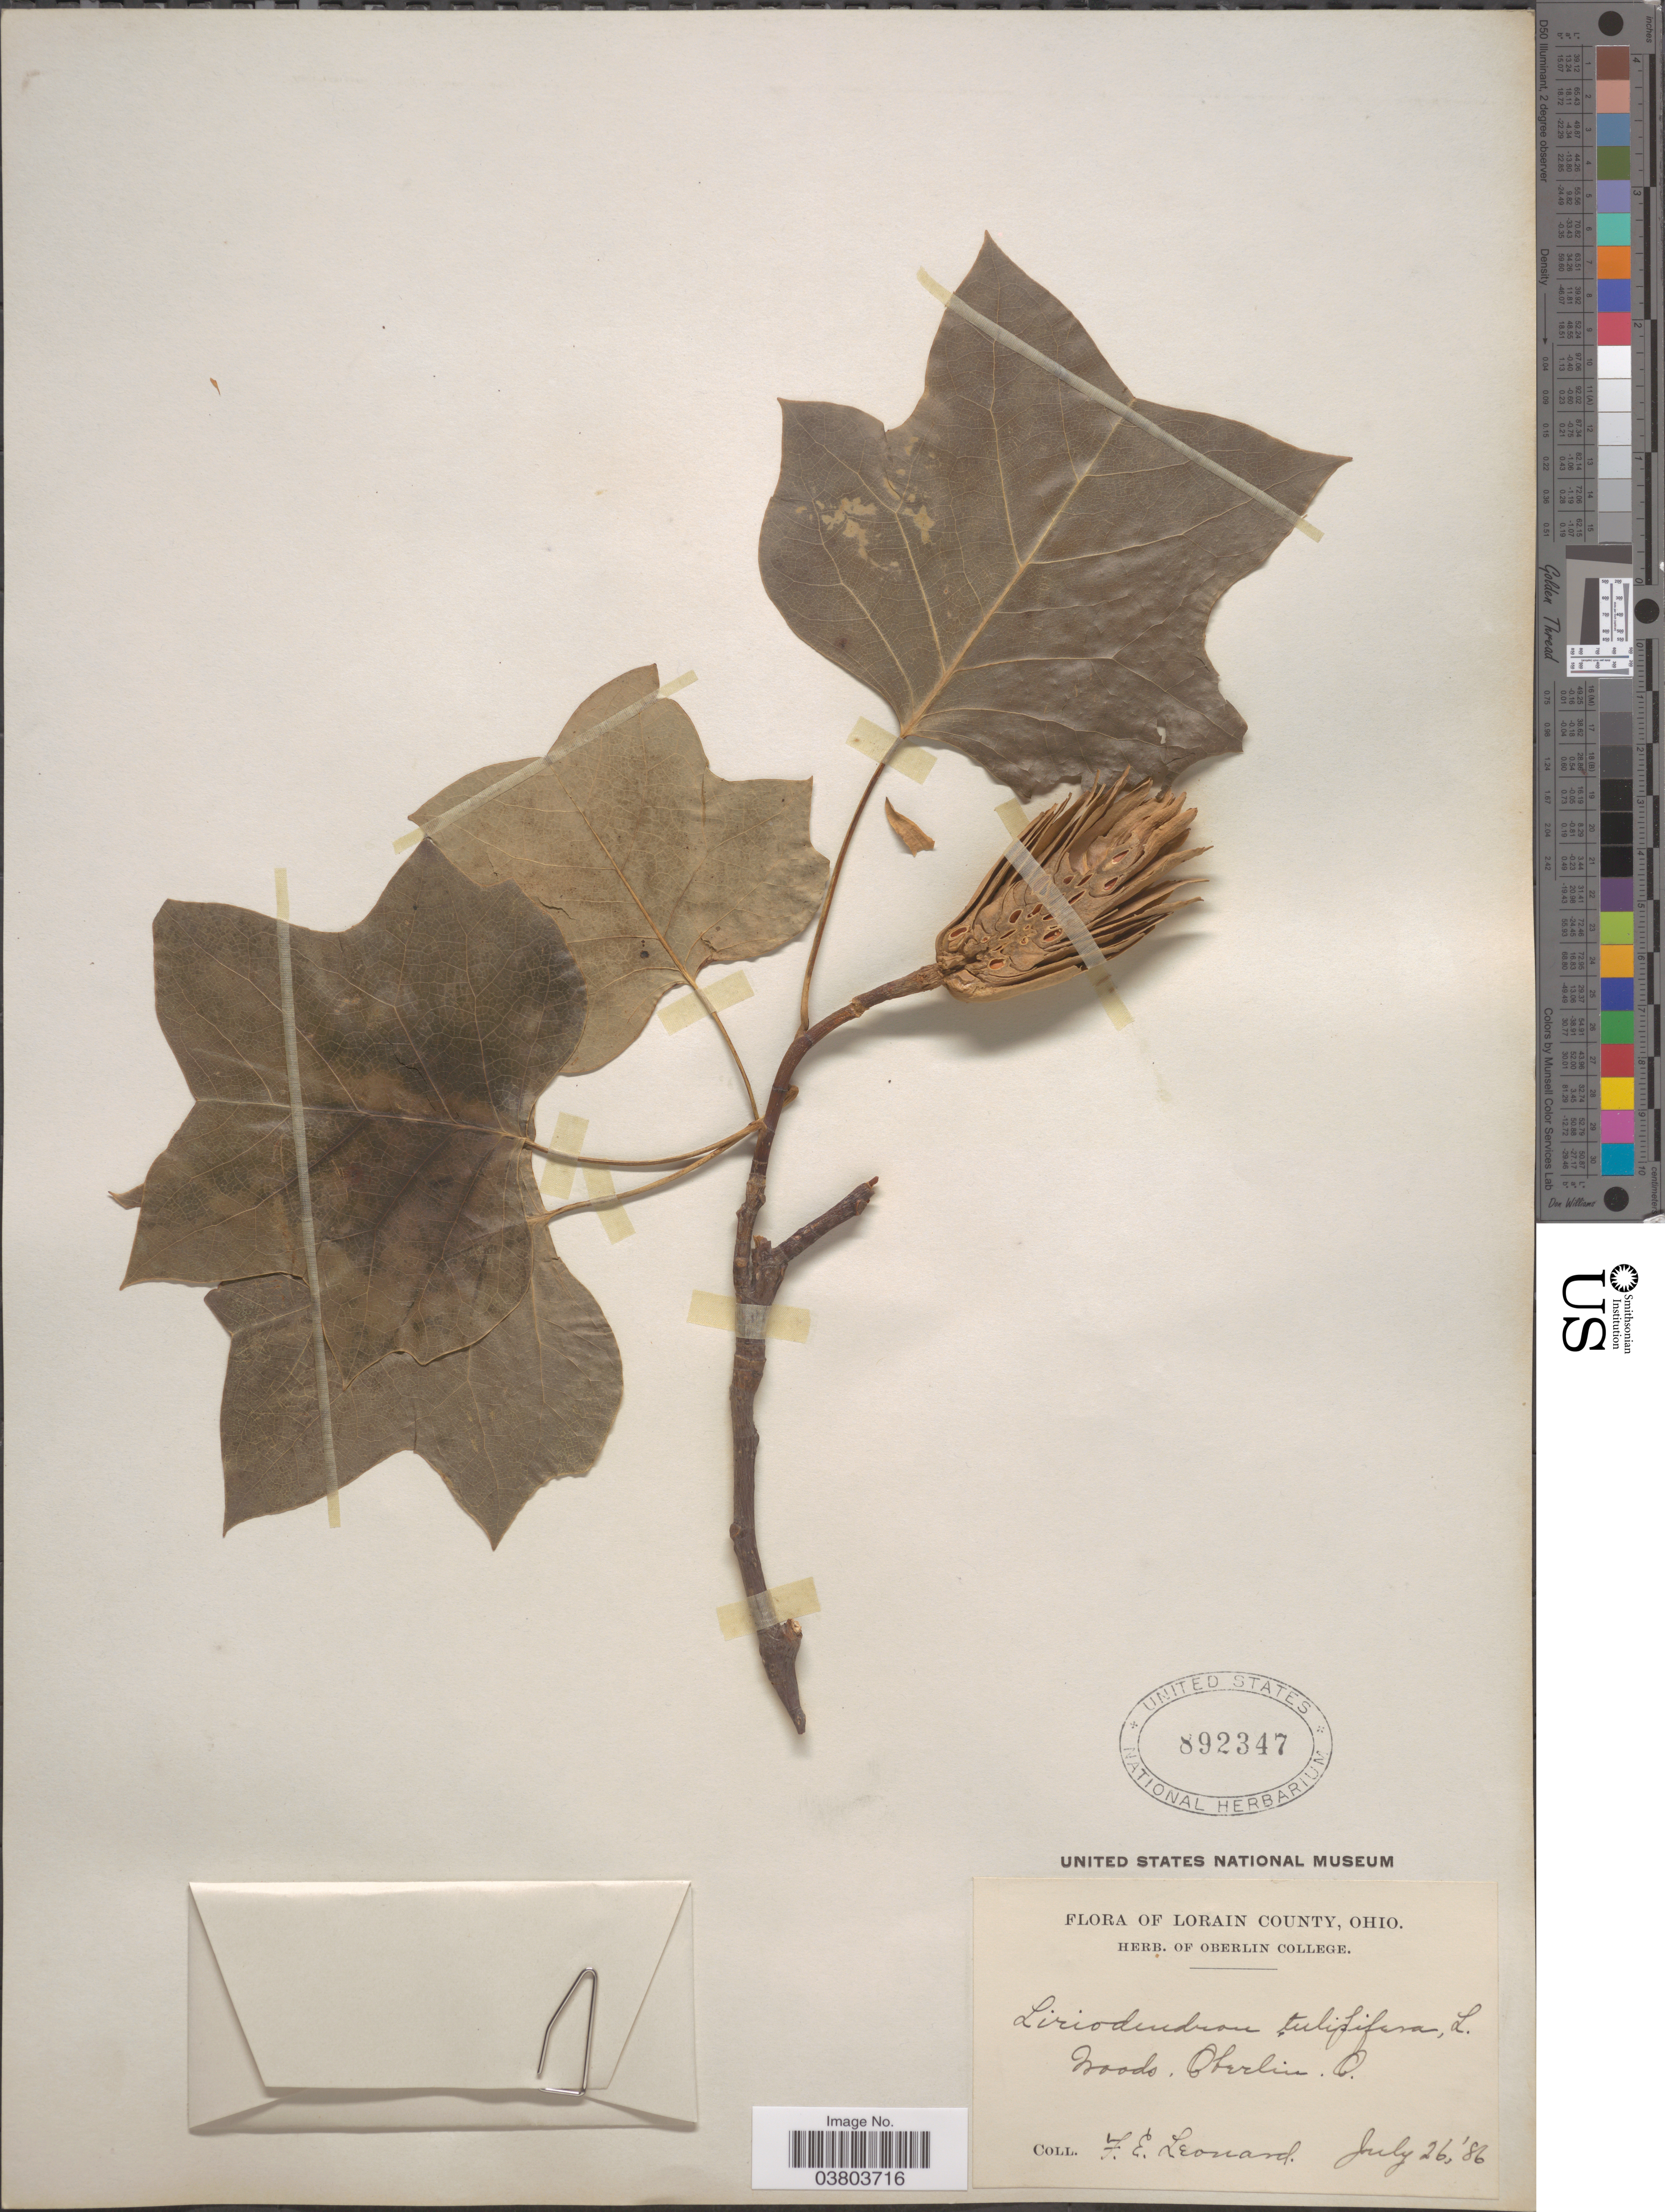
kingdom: Plantae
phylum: Tracheophyta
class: Magnoliopsida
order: Magnoliales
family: Magnoliaceae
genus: Liriodendron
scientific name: Liriodendron tulipifera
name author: L.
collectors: F. Leonard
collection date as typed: Transcribed d/m/y: 26/7/86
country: United States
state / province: Ohio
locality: Lorain County. Oberlin.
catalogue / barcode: US 892347